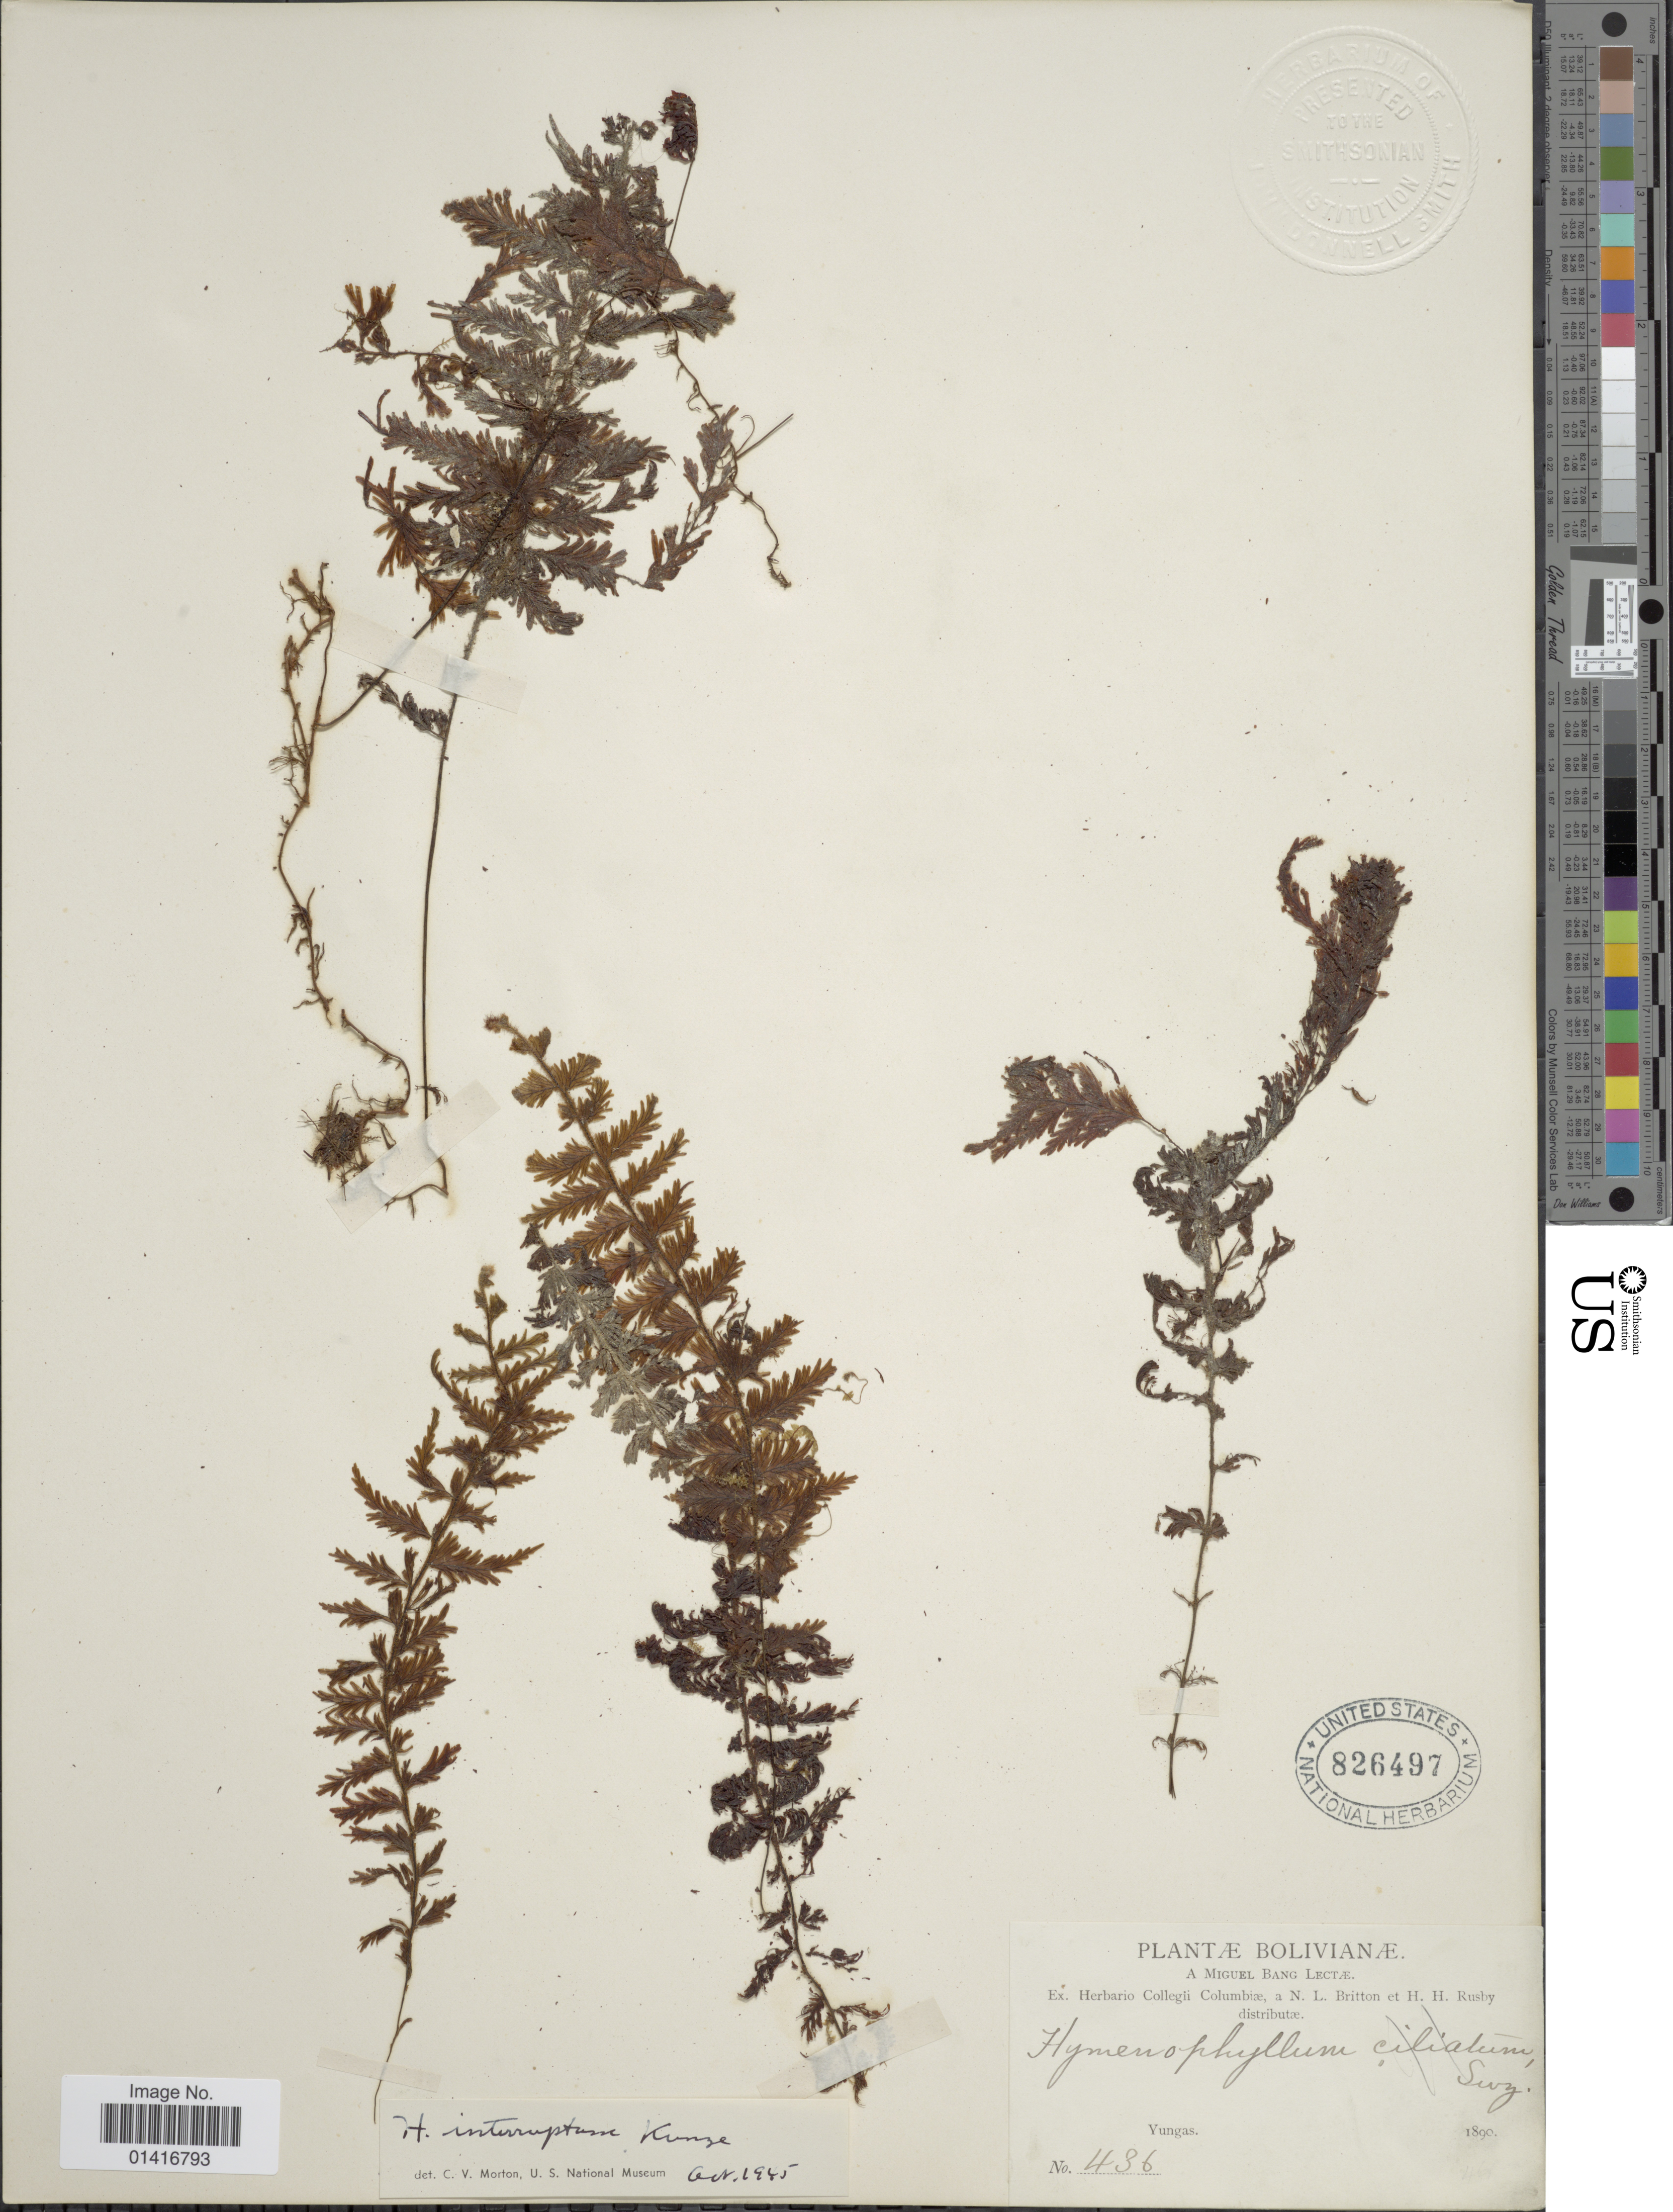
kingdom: Plantae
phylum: Tracheophyta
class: Polypodiopsida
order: Hymenophyllales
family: Hymenophyllaceae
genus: Hymenophyllum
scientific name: Hymenophyllum plumieri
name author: Hook. & Grev.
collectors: M. Bang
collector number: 436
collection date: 1890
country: Bolivia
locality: Yungas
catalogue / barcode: US 826497